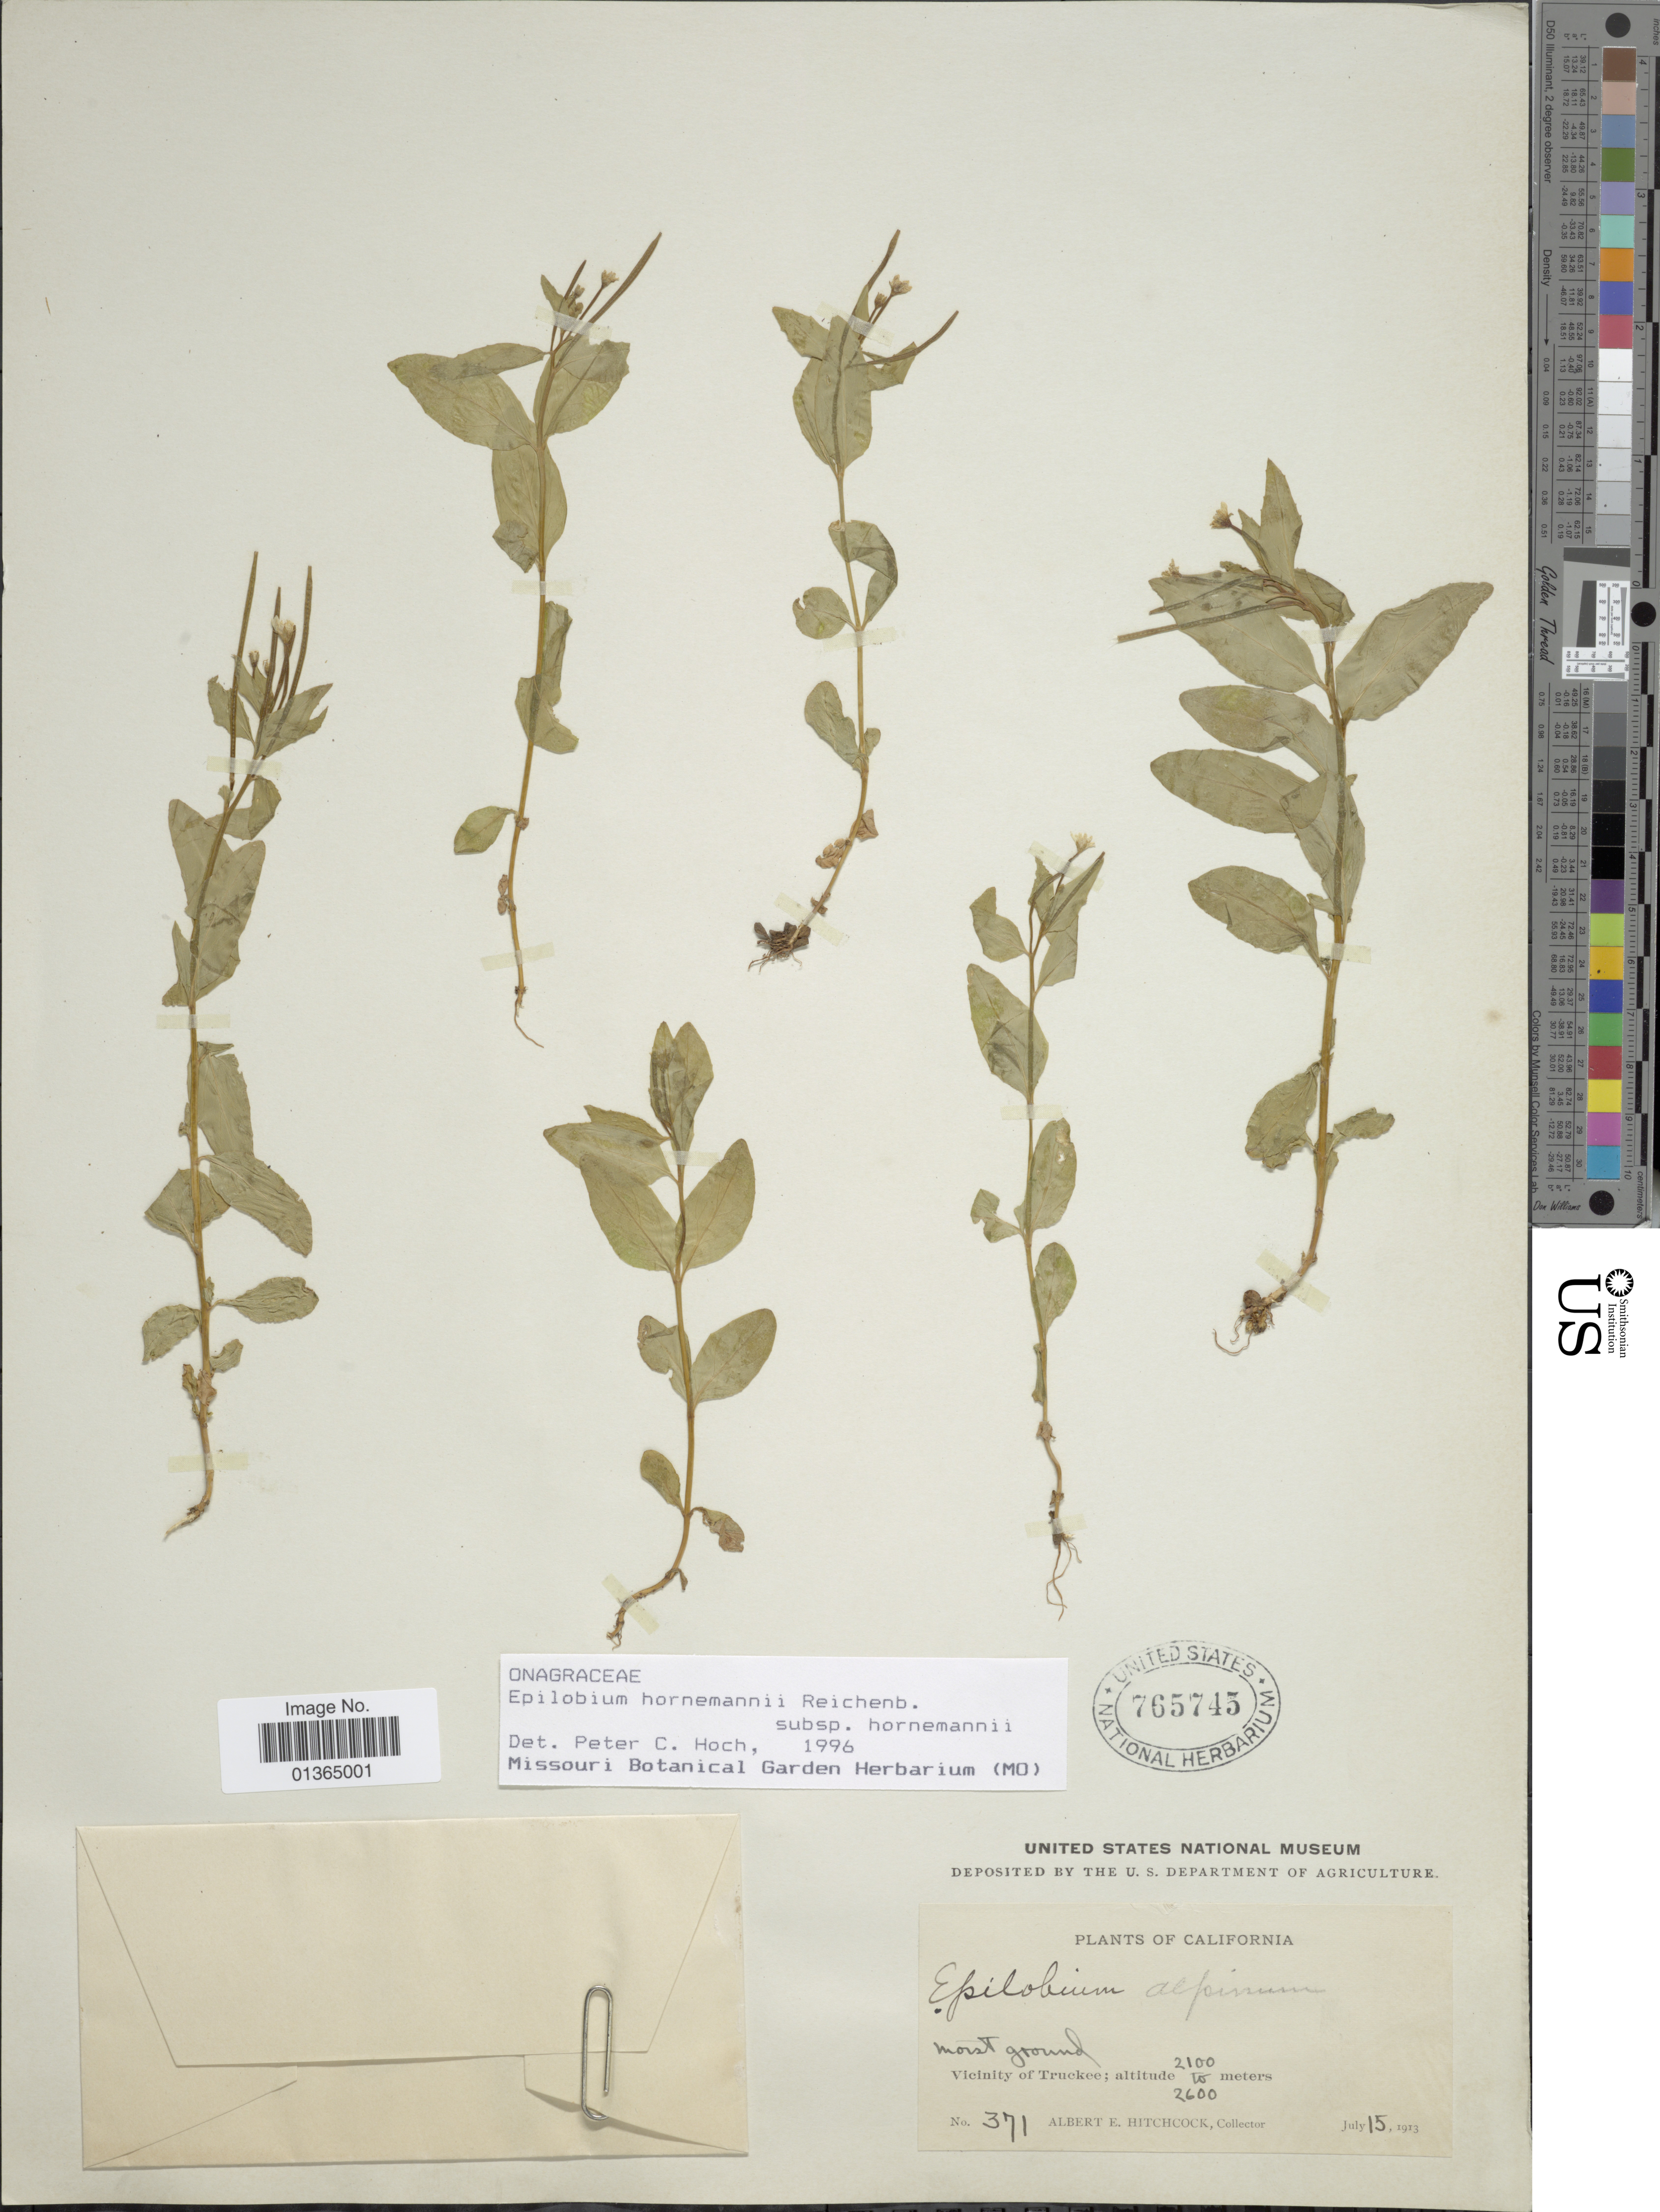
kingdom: Plantae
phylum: Tracheophyta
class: Magnoliopsida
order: Myrtales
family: Onagraceae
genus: Epilobium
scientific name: Epilobium hornemannii subsp. hornemannii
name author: Rchb.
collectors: A. Hitchcock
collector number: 371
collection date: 1913-07-15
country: United States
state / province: California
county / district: Nevada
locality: Vicinity of Truckee.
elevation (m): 2100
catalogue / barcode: US 765745